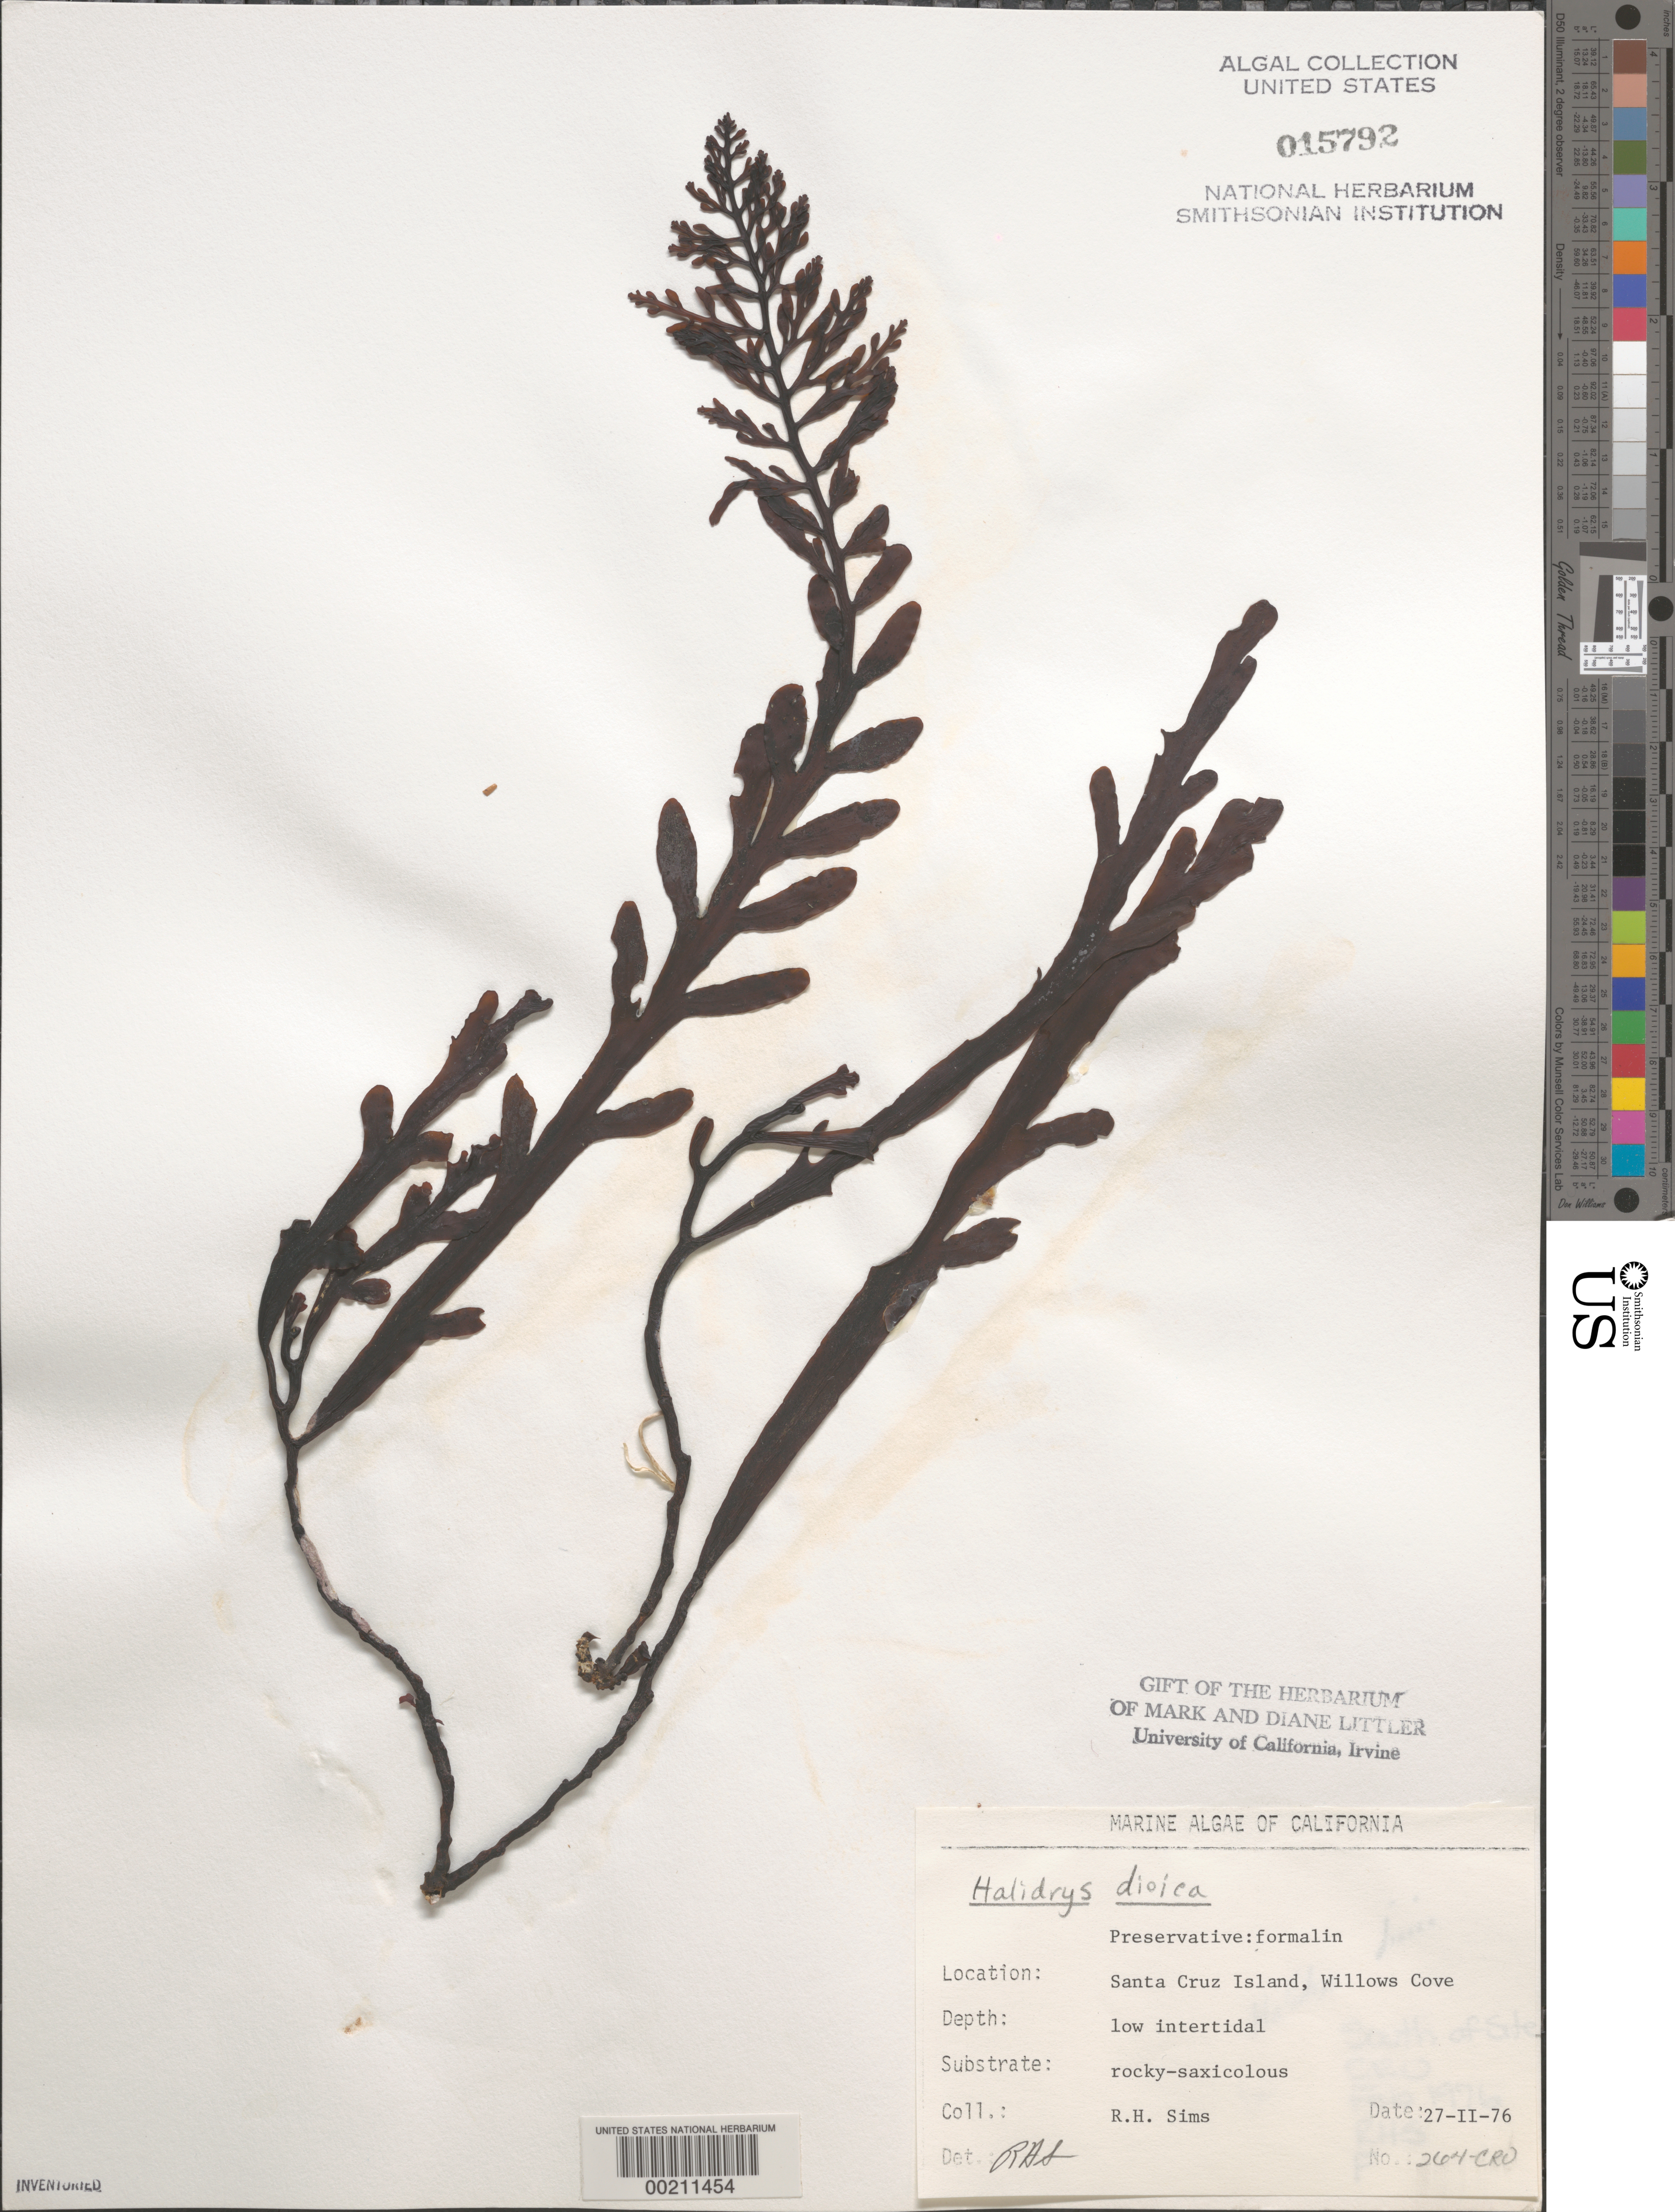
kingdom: Chromista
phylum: Ochrophyta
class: Phaeophyceae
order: Fucales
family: Sargassaceae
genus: Halidrys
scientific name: Halidrys dioica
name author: N.L. Gardner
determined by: Sims, Robert H.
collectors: R. H. Sims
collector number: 264-cru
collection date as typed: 27 Feb 1976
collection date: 1976-02-27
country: United States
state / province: California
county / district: Santa Barbara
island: Santa Cruz Island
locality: Willows Cove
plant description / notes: BLM-SOCALBIGHT Rocky Intertidal Survey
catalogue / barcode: US 15792